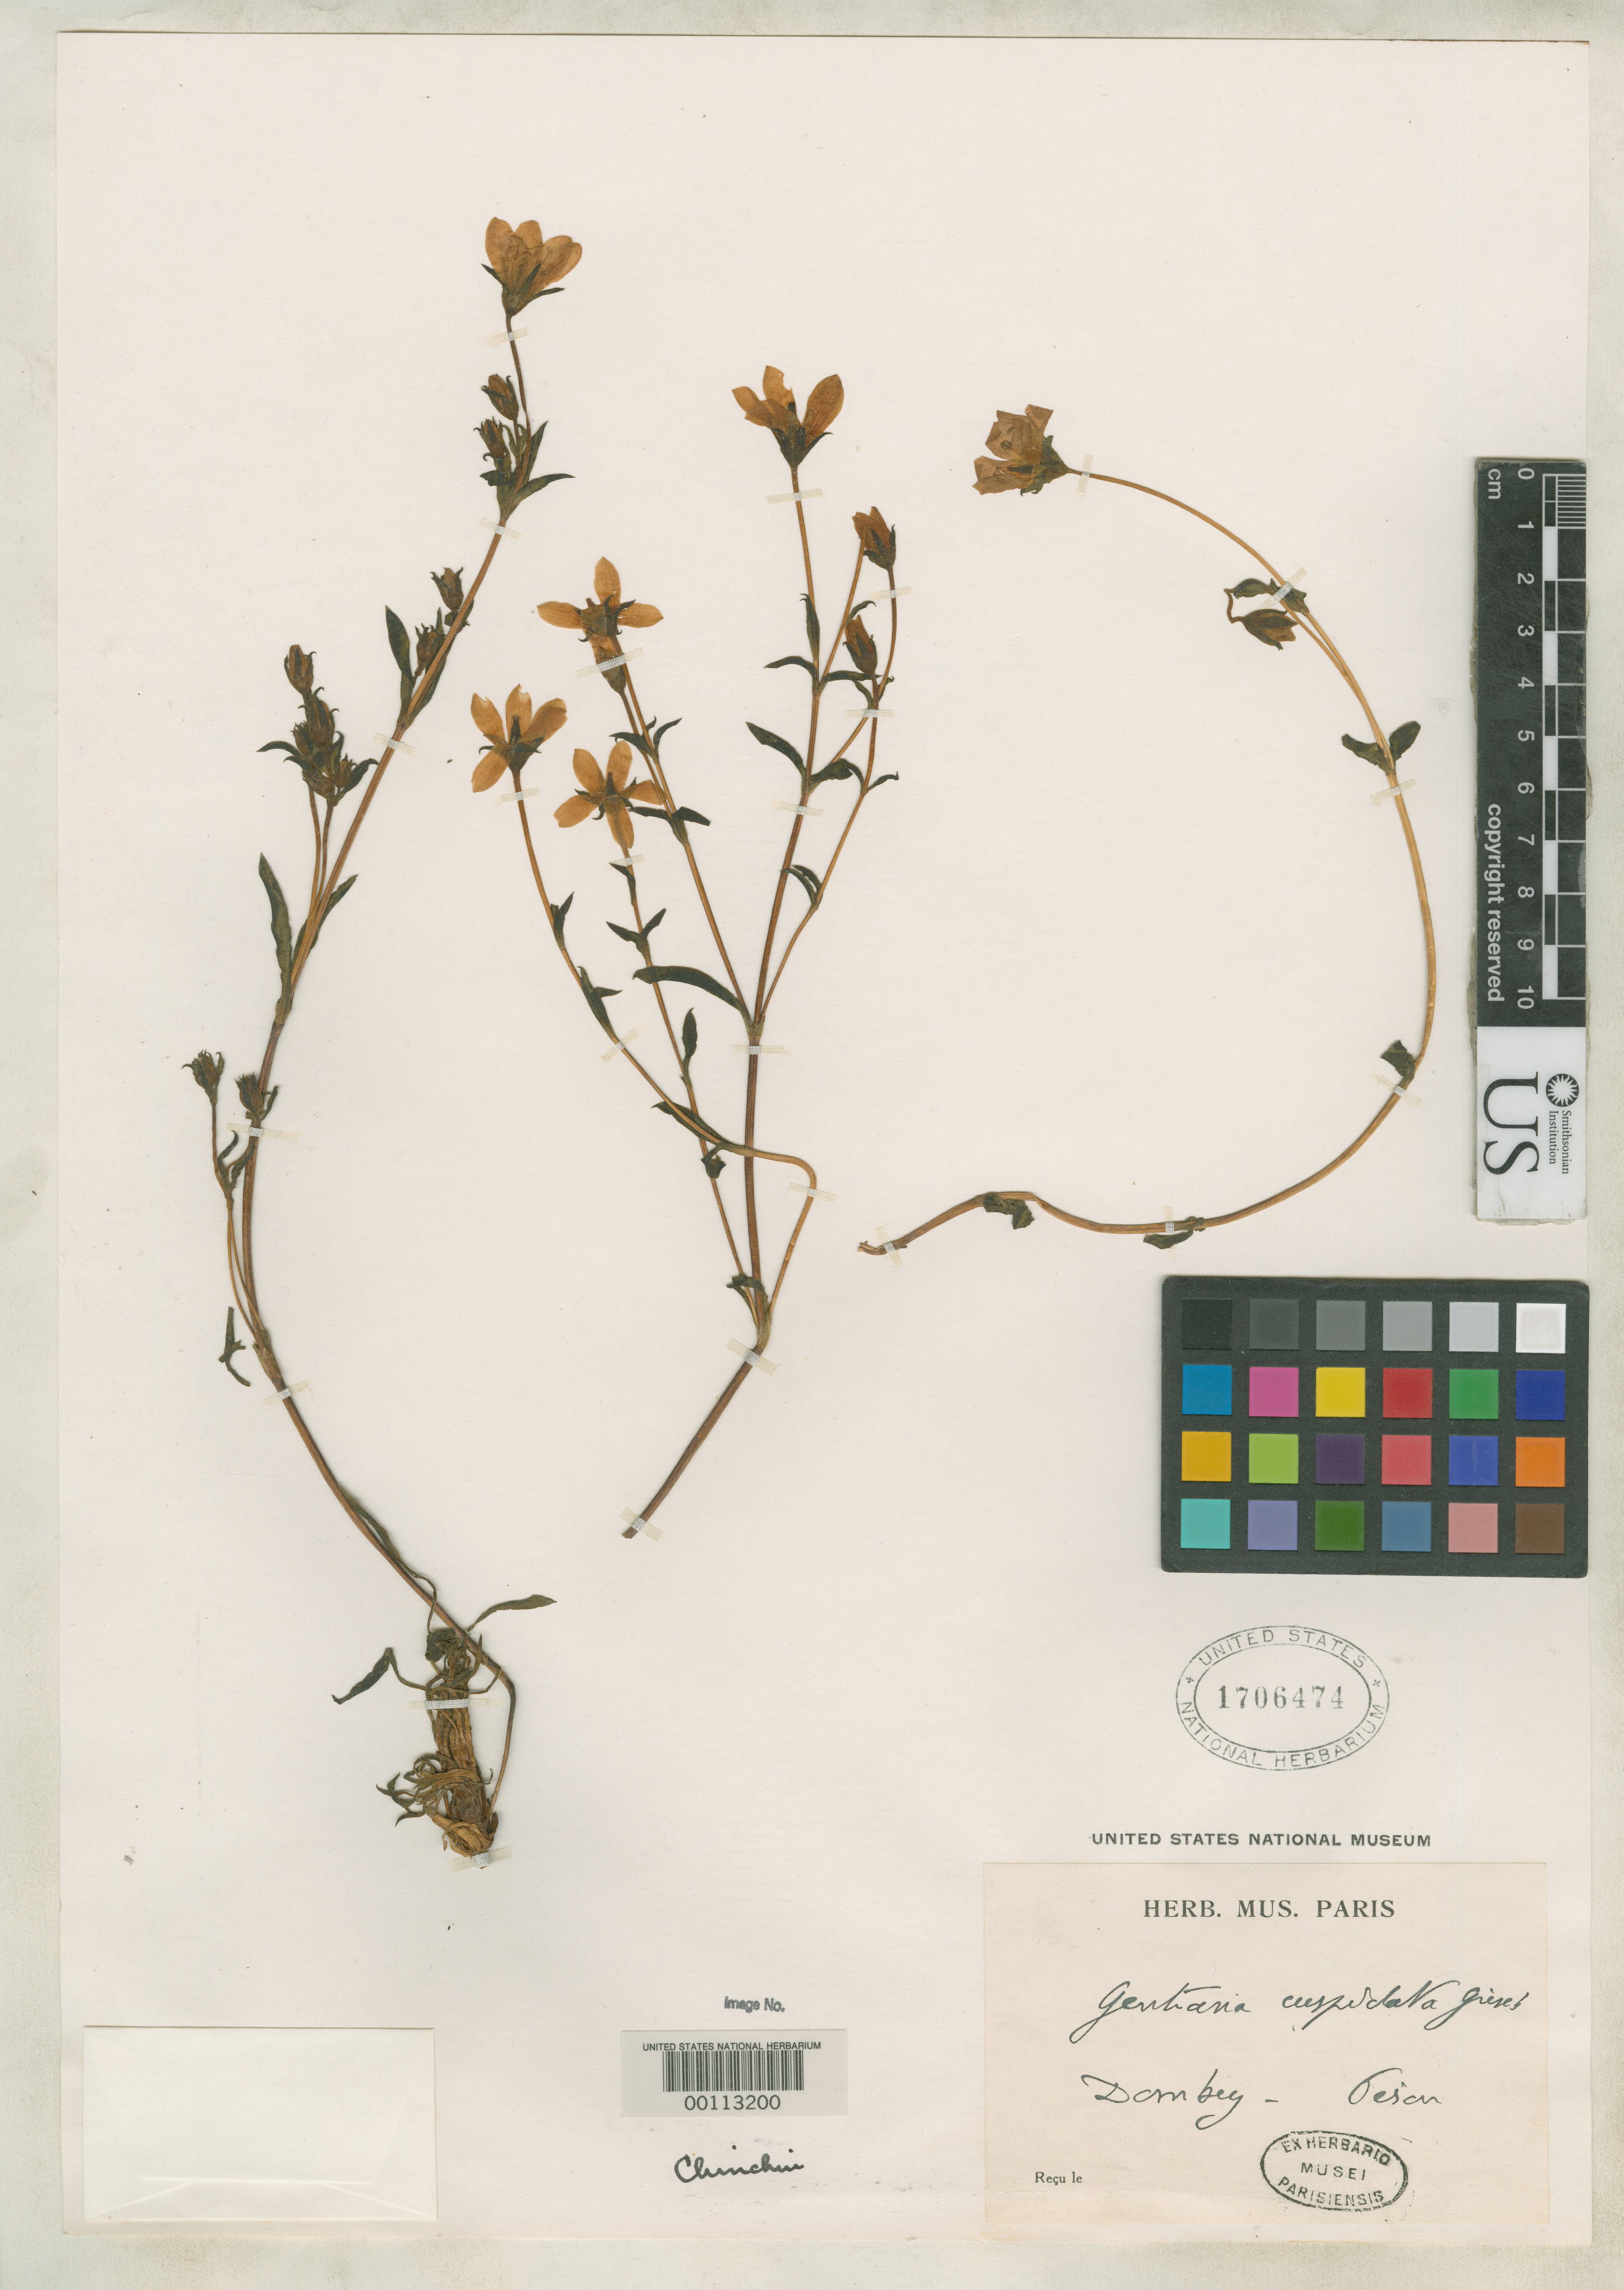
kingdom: Plantae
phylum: Tracheophyta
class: Magnoliopsida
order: Gentianales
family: Gentianaceae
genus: Gentiana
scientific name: Gentiana cuspidata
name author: Griseb.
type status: Type Collection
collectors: J. Dombey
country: Peru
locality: Andes Mountains, near Chinchin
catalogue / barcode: US 1706474